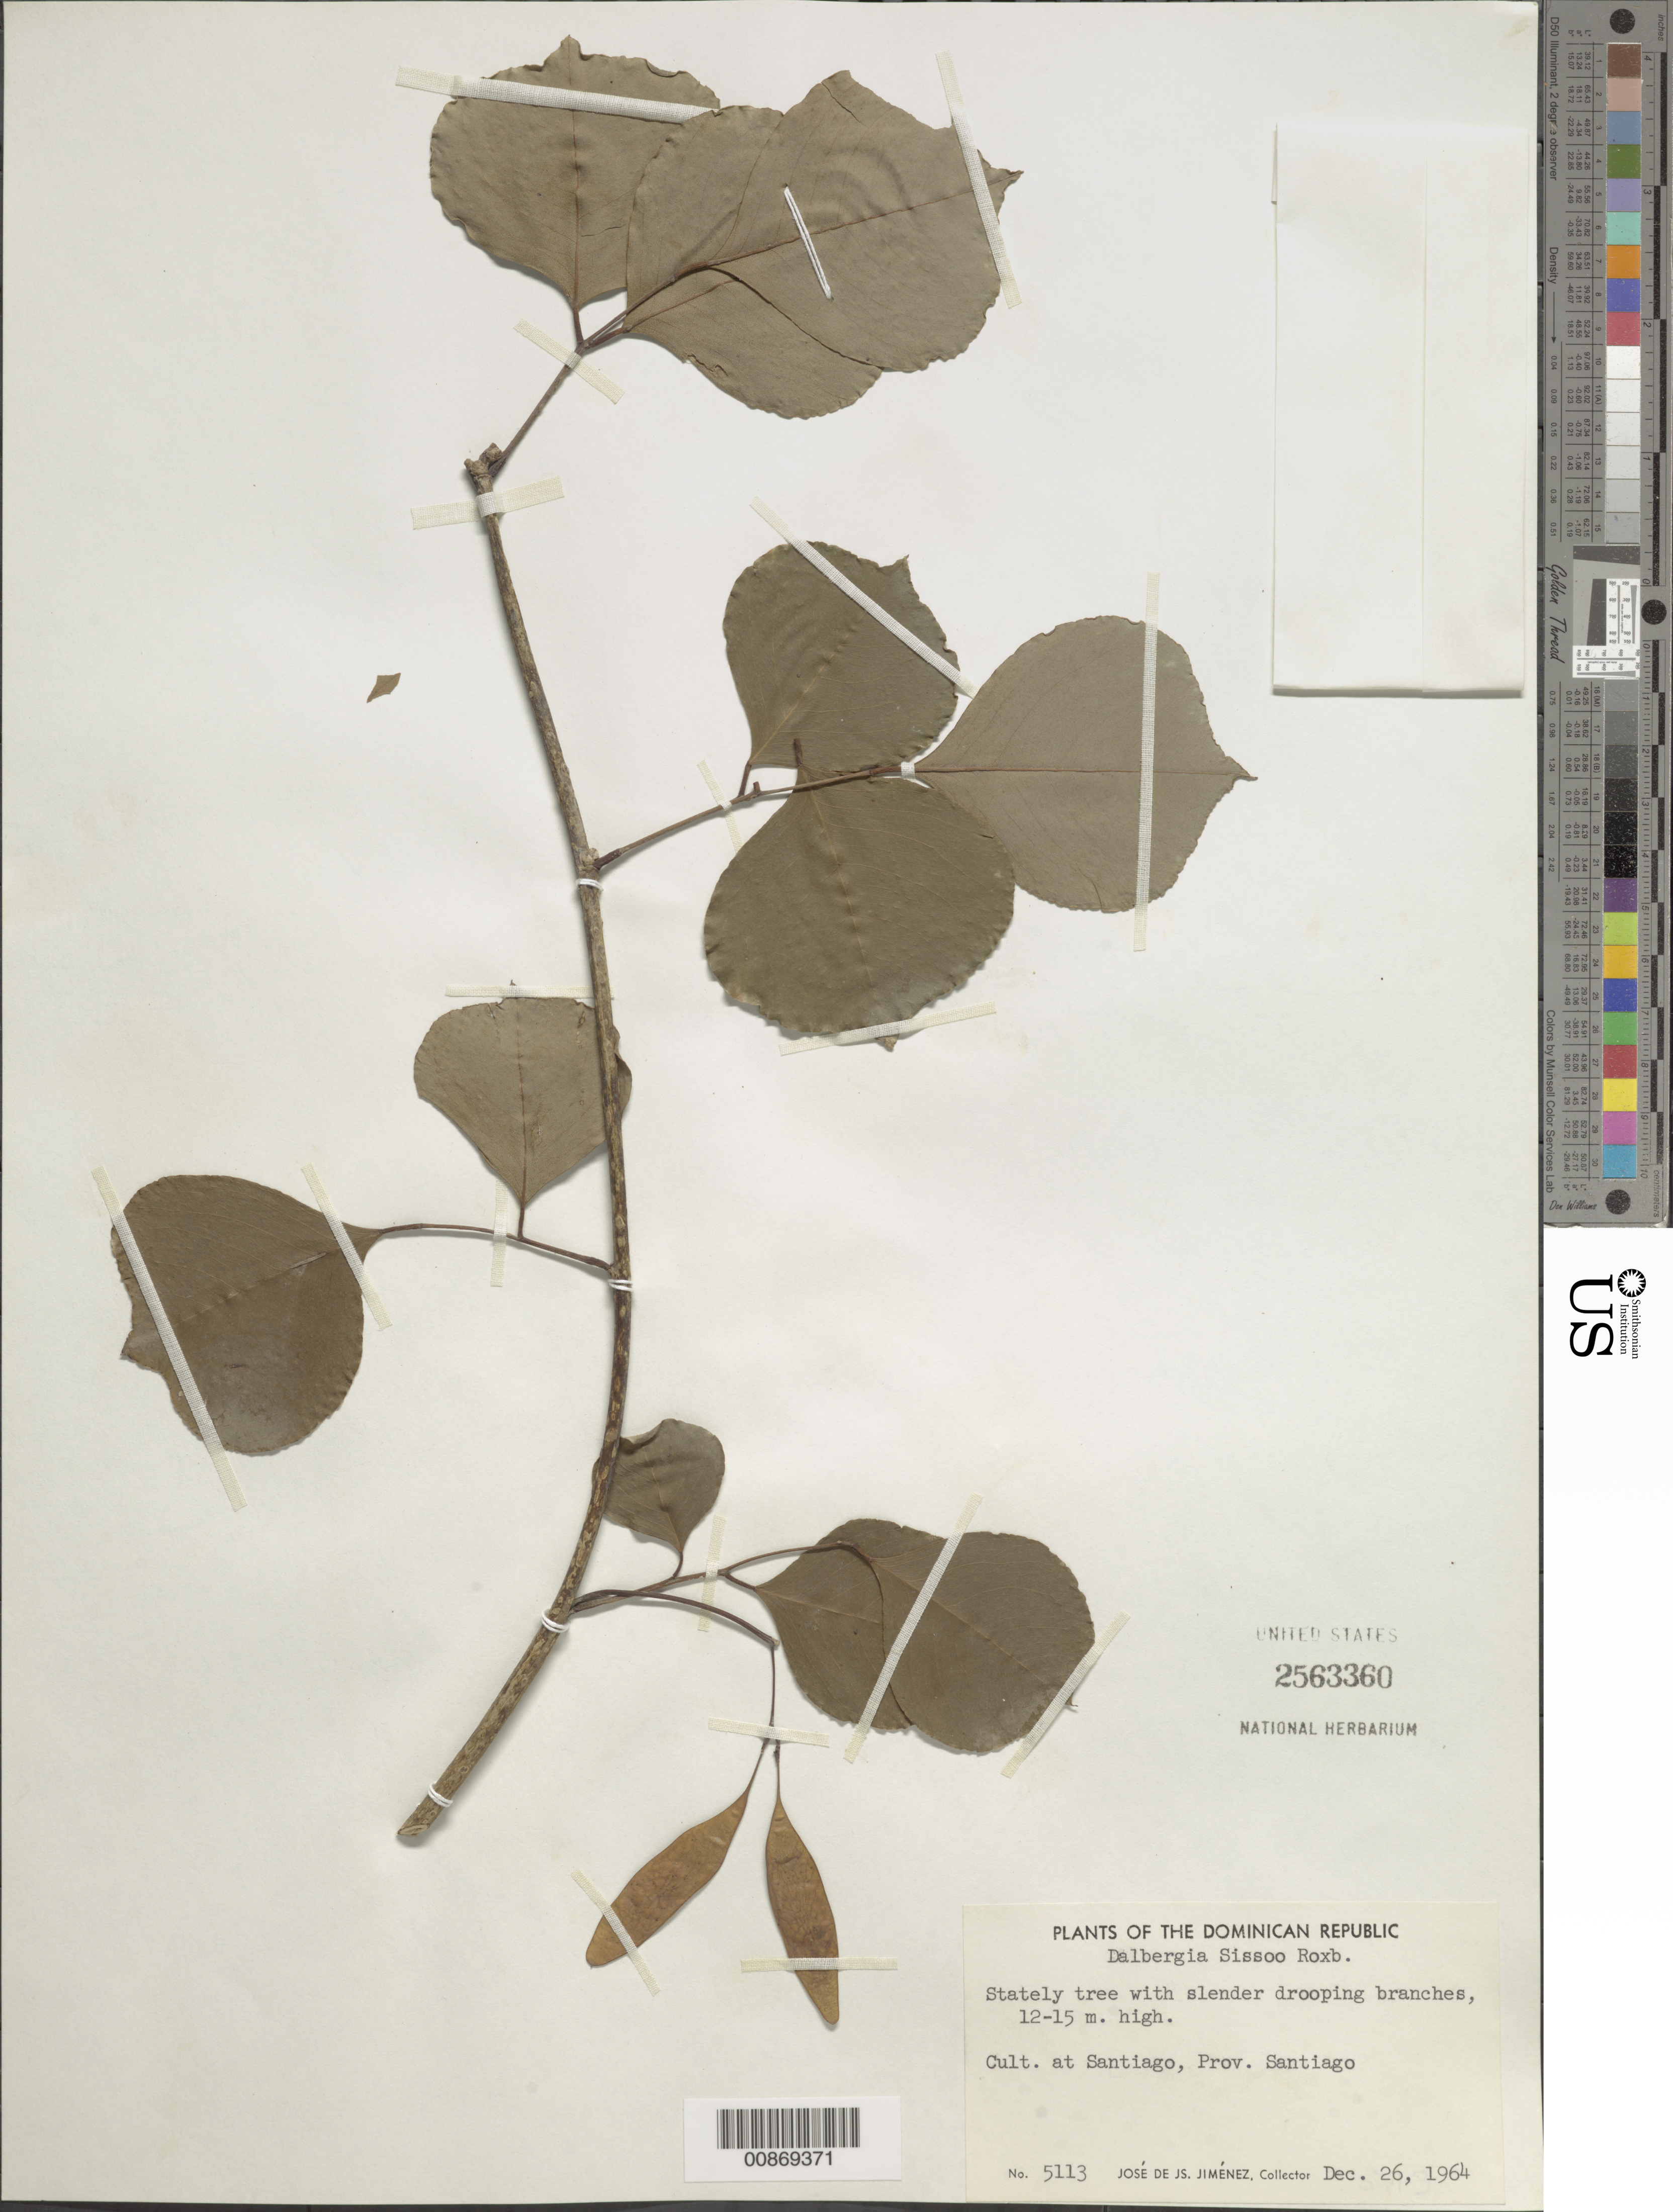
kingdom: Plantae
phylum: Tracheophyta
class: Magnoliopsida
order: Fabales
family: Fabaceae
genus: Dalbergia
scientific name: Dalbergia sissoo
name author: Roxb.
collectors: J. J. Jiménez Almonte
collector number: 5113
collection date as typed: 26 Dec 1964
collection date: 1964-12-26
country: Dominican Republic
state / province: Santiago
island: Hispaniola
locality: Santiago.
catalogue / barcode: US 2563360